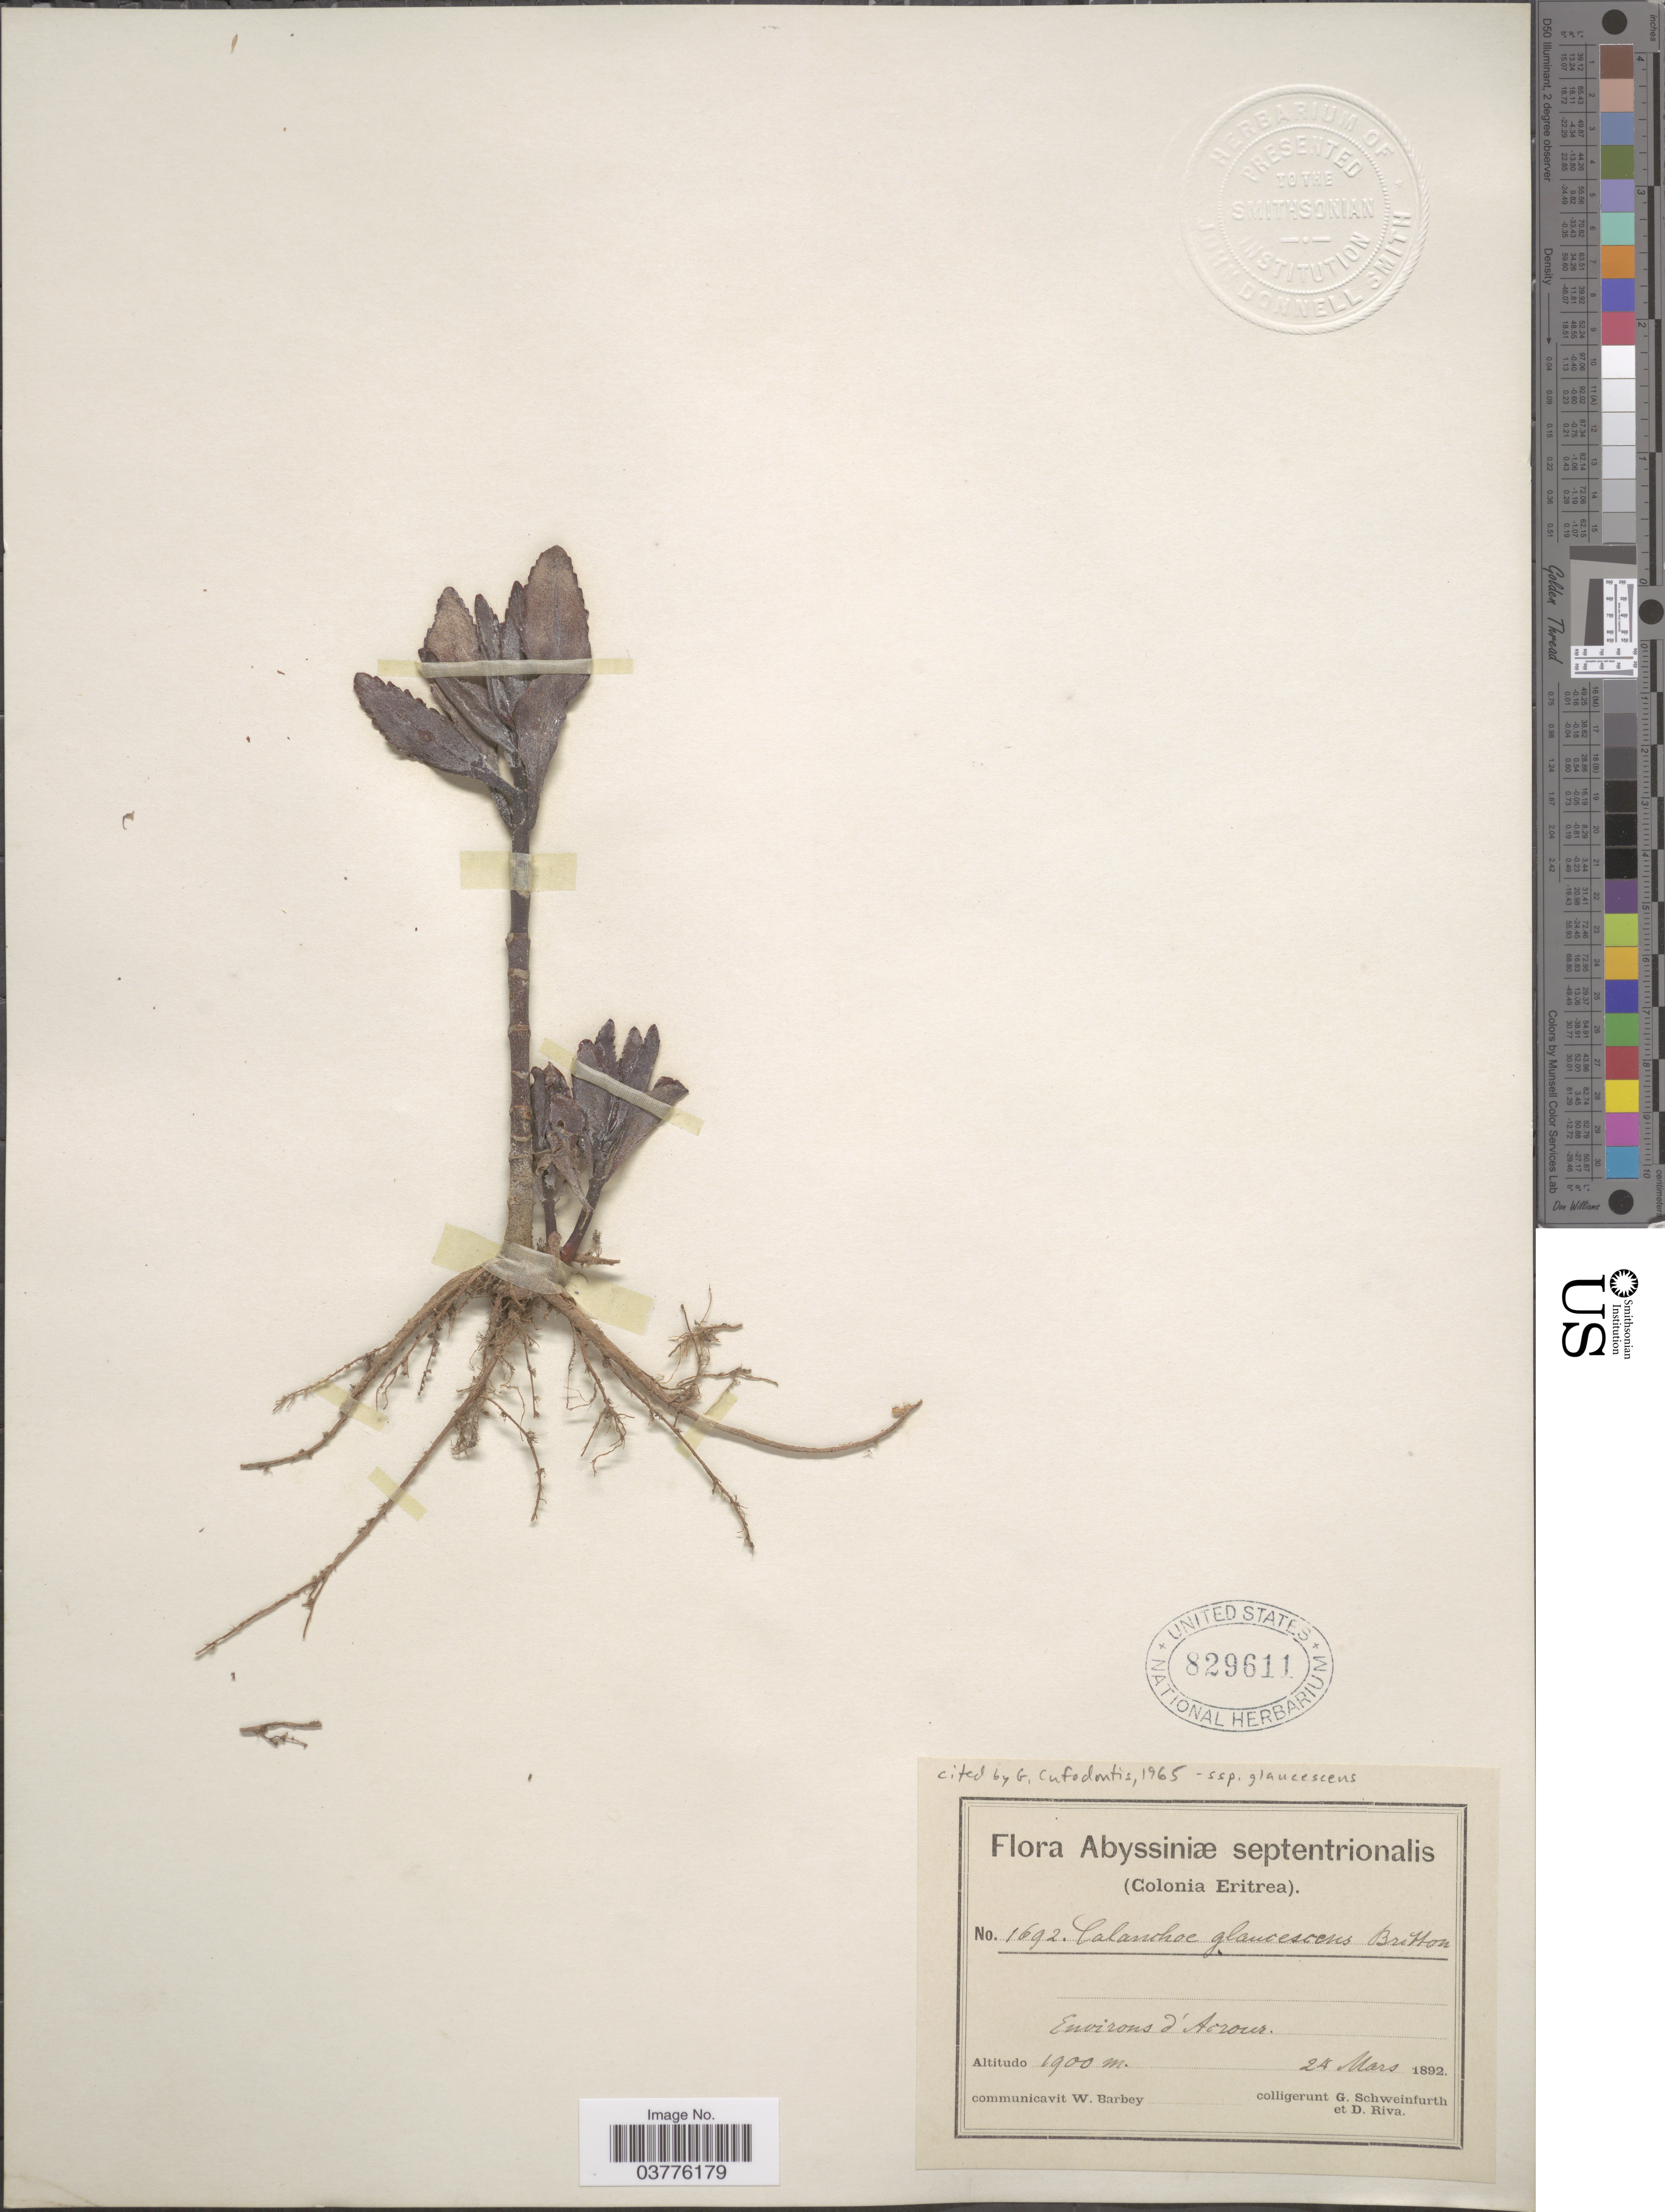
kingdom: Plantae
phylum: Tracheophyta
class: Magnoliopsida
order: Saxifragales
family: Crassulaceae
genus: Kalanchoe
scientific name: Kalanchoe glaucescens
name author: L.L. Britten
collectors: G. A. Schweinfurth (herbarium) & D. Riva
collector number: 1692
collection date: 1892-03-24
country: Eritrea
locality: Abyssiniæ septentrionalis (Colonia Eritrea). Environs d'Acrour.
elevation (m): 1900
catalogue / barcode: US 829611